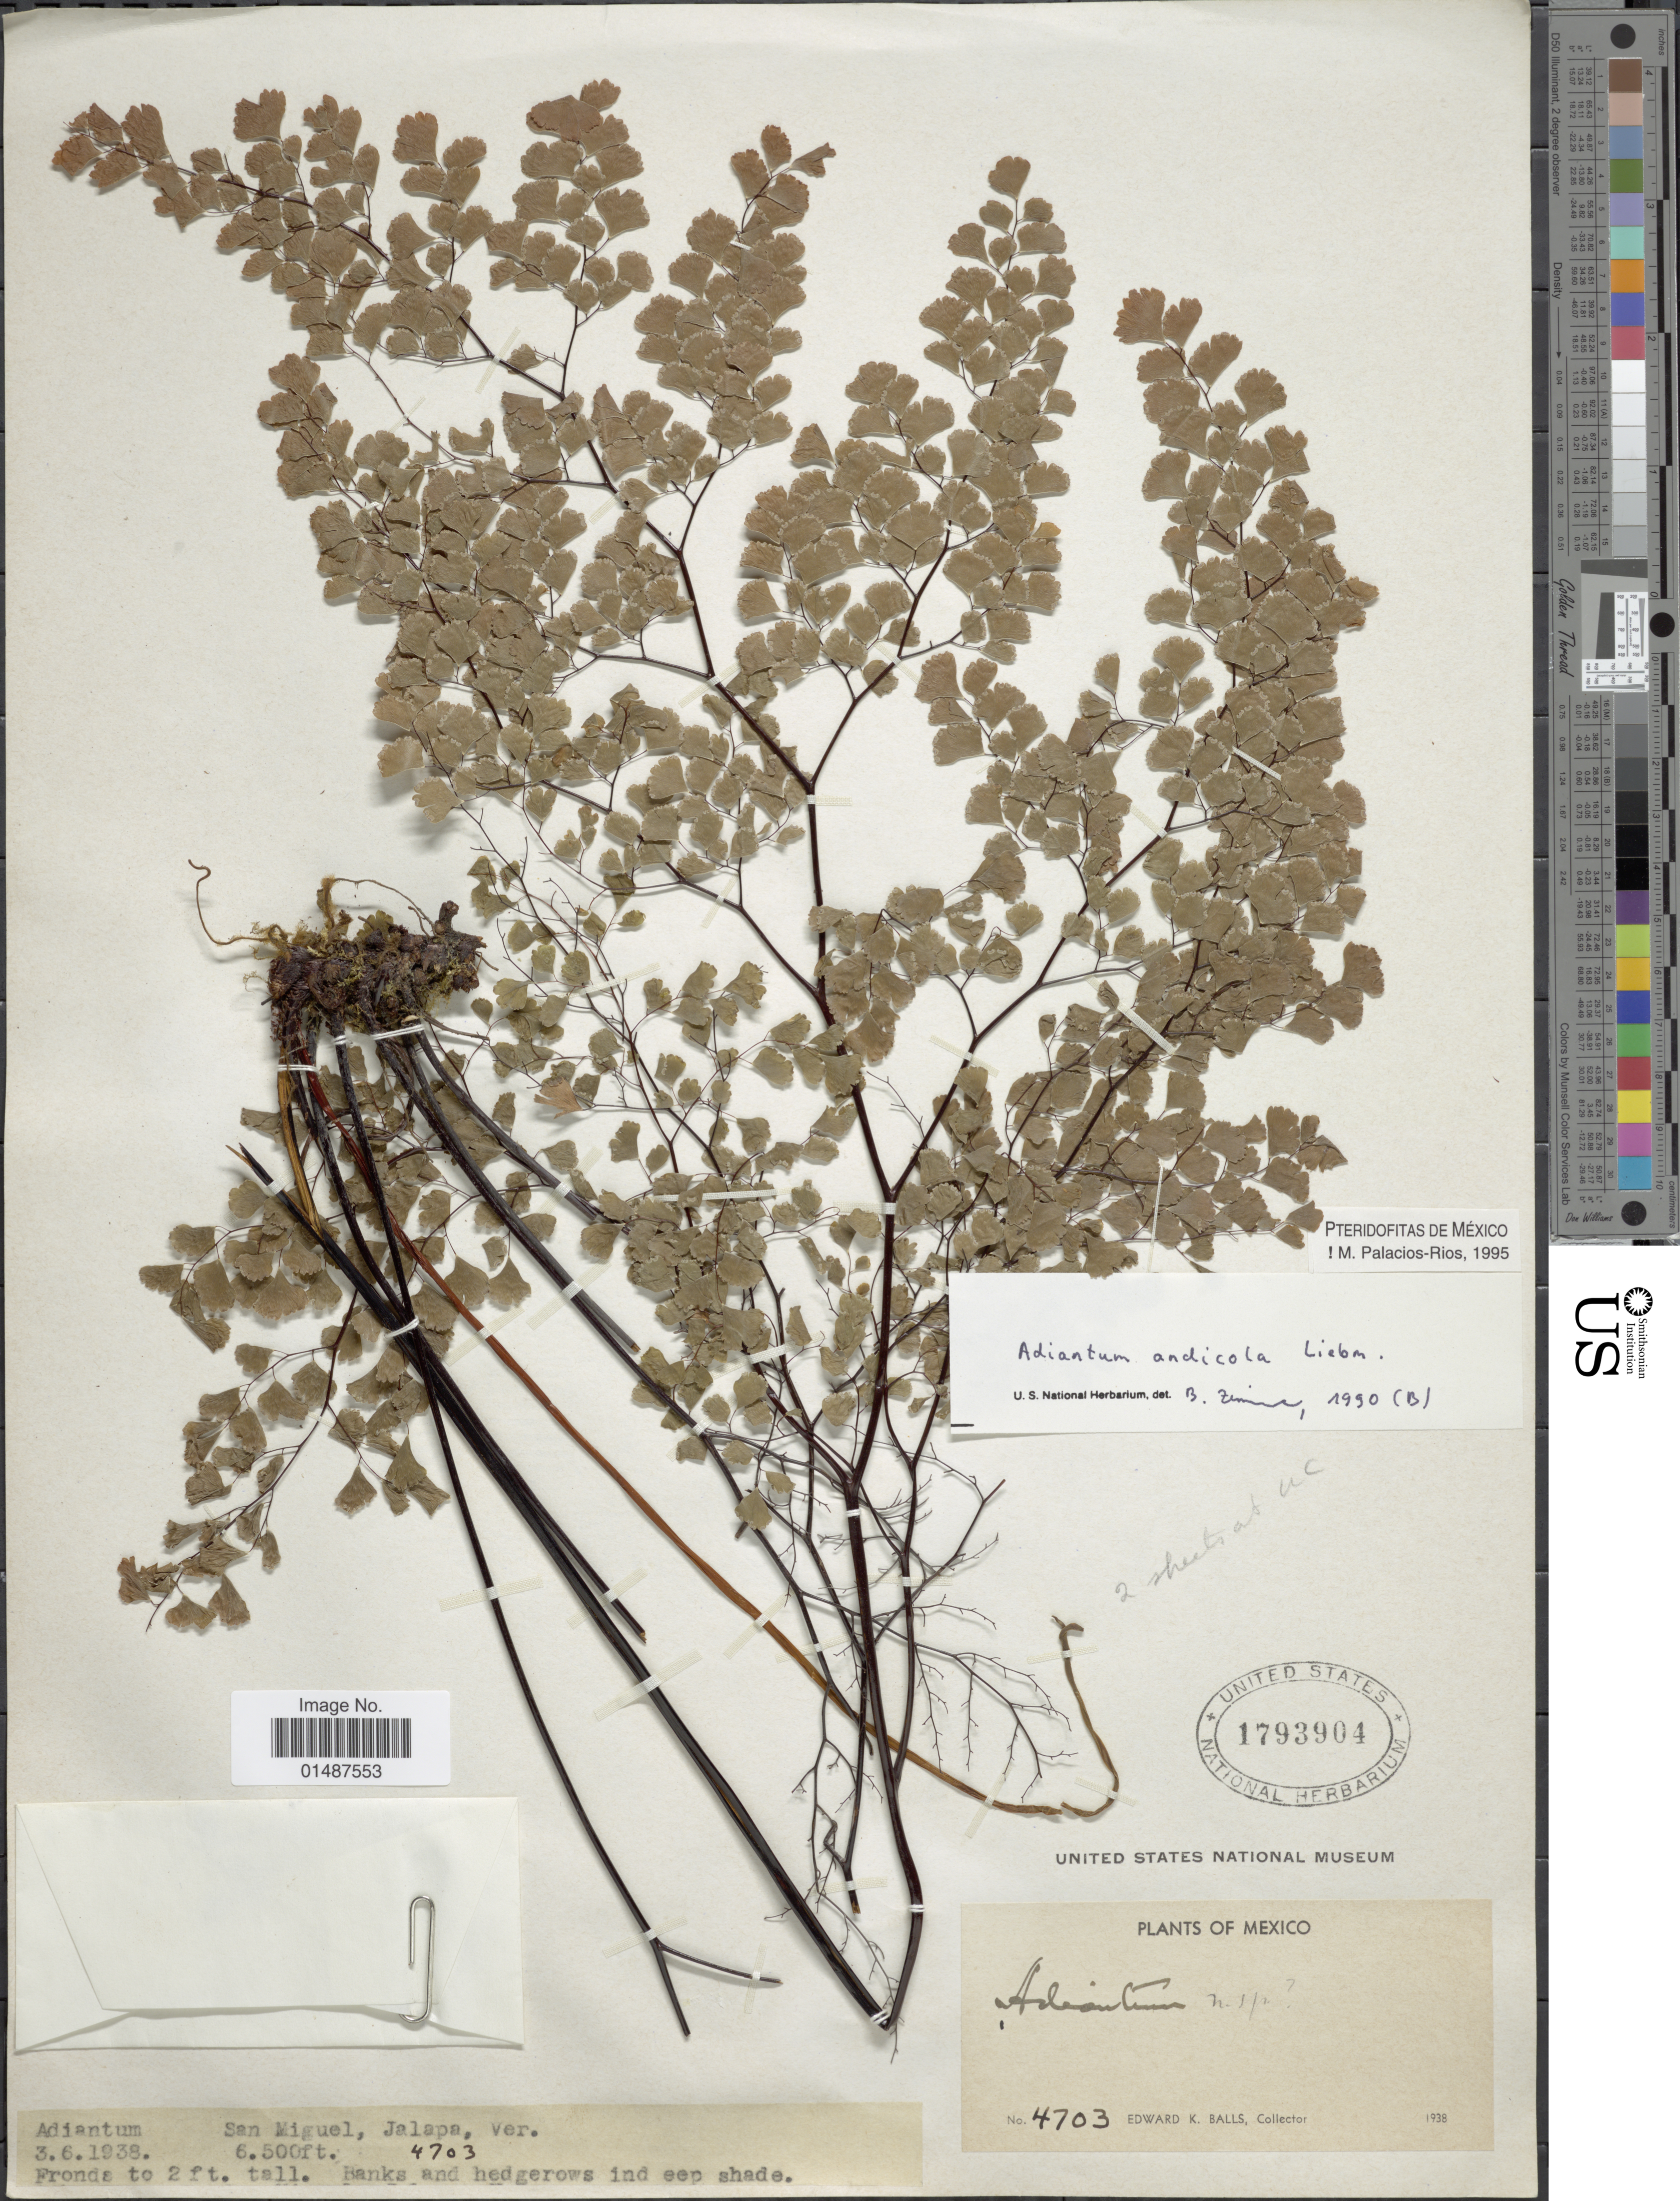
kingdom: Plantae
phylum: Tracheophyta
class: Polypodiopsida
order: Polypodiales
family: Pteridaceae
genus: Adiantum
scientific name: Adiantum andicola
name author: Liebm.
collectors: E. K. Balls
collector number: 4703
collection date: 1938-06-03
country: Mexico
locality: San Miguel, Jalapa, Ver.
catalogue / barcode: US 1793904